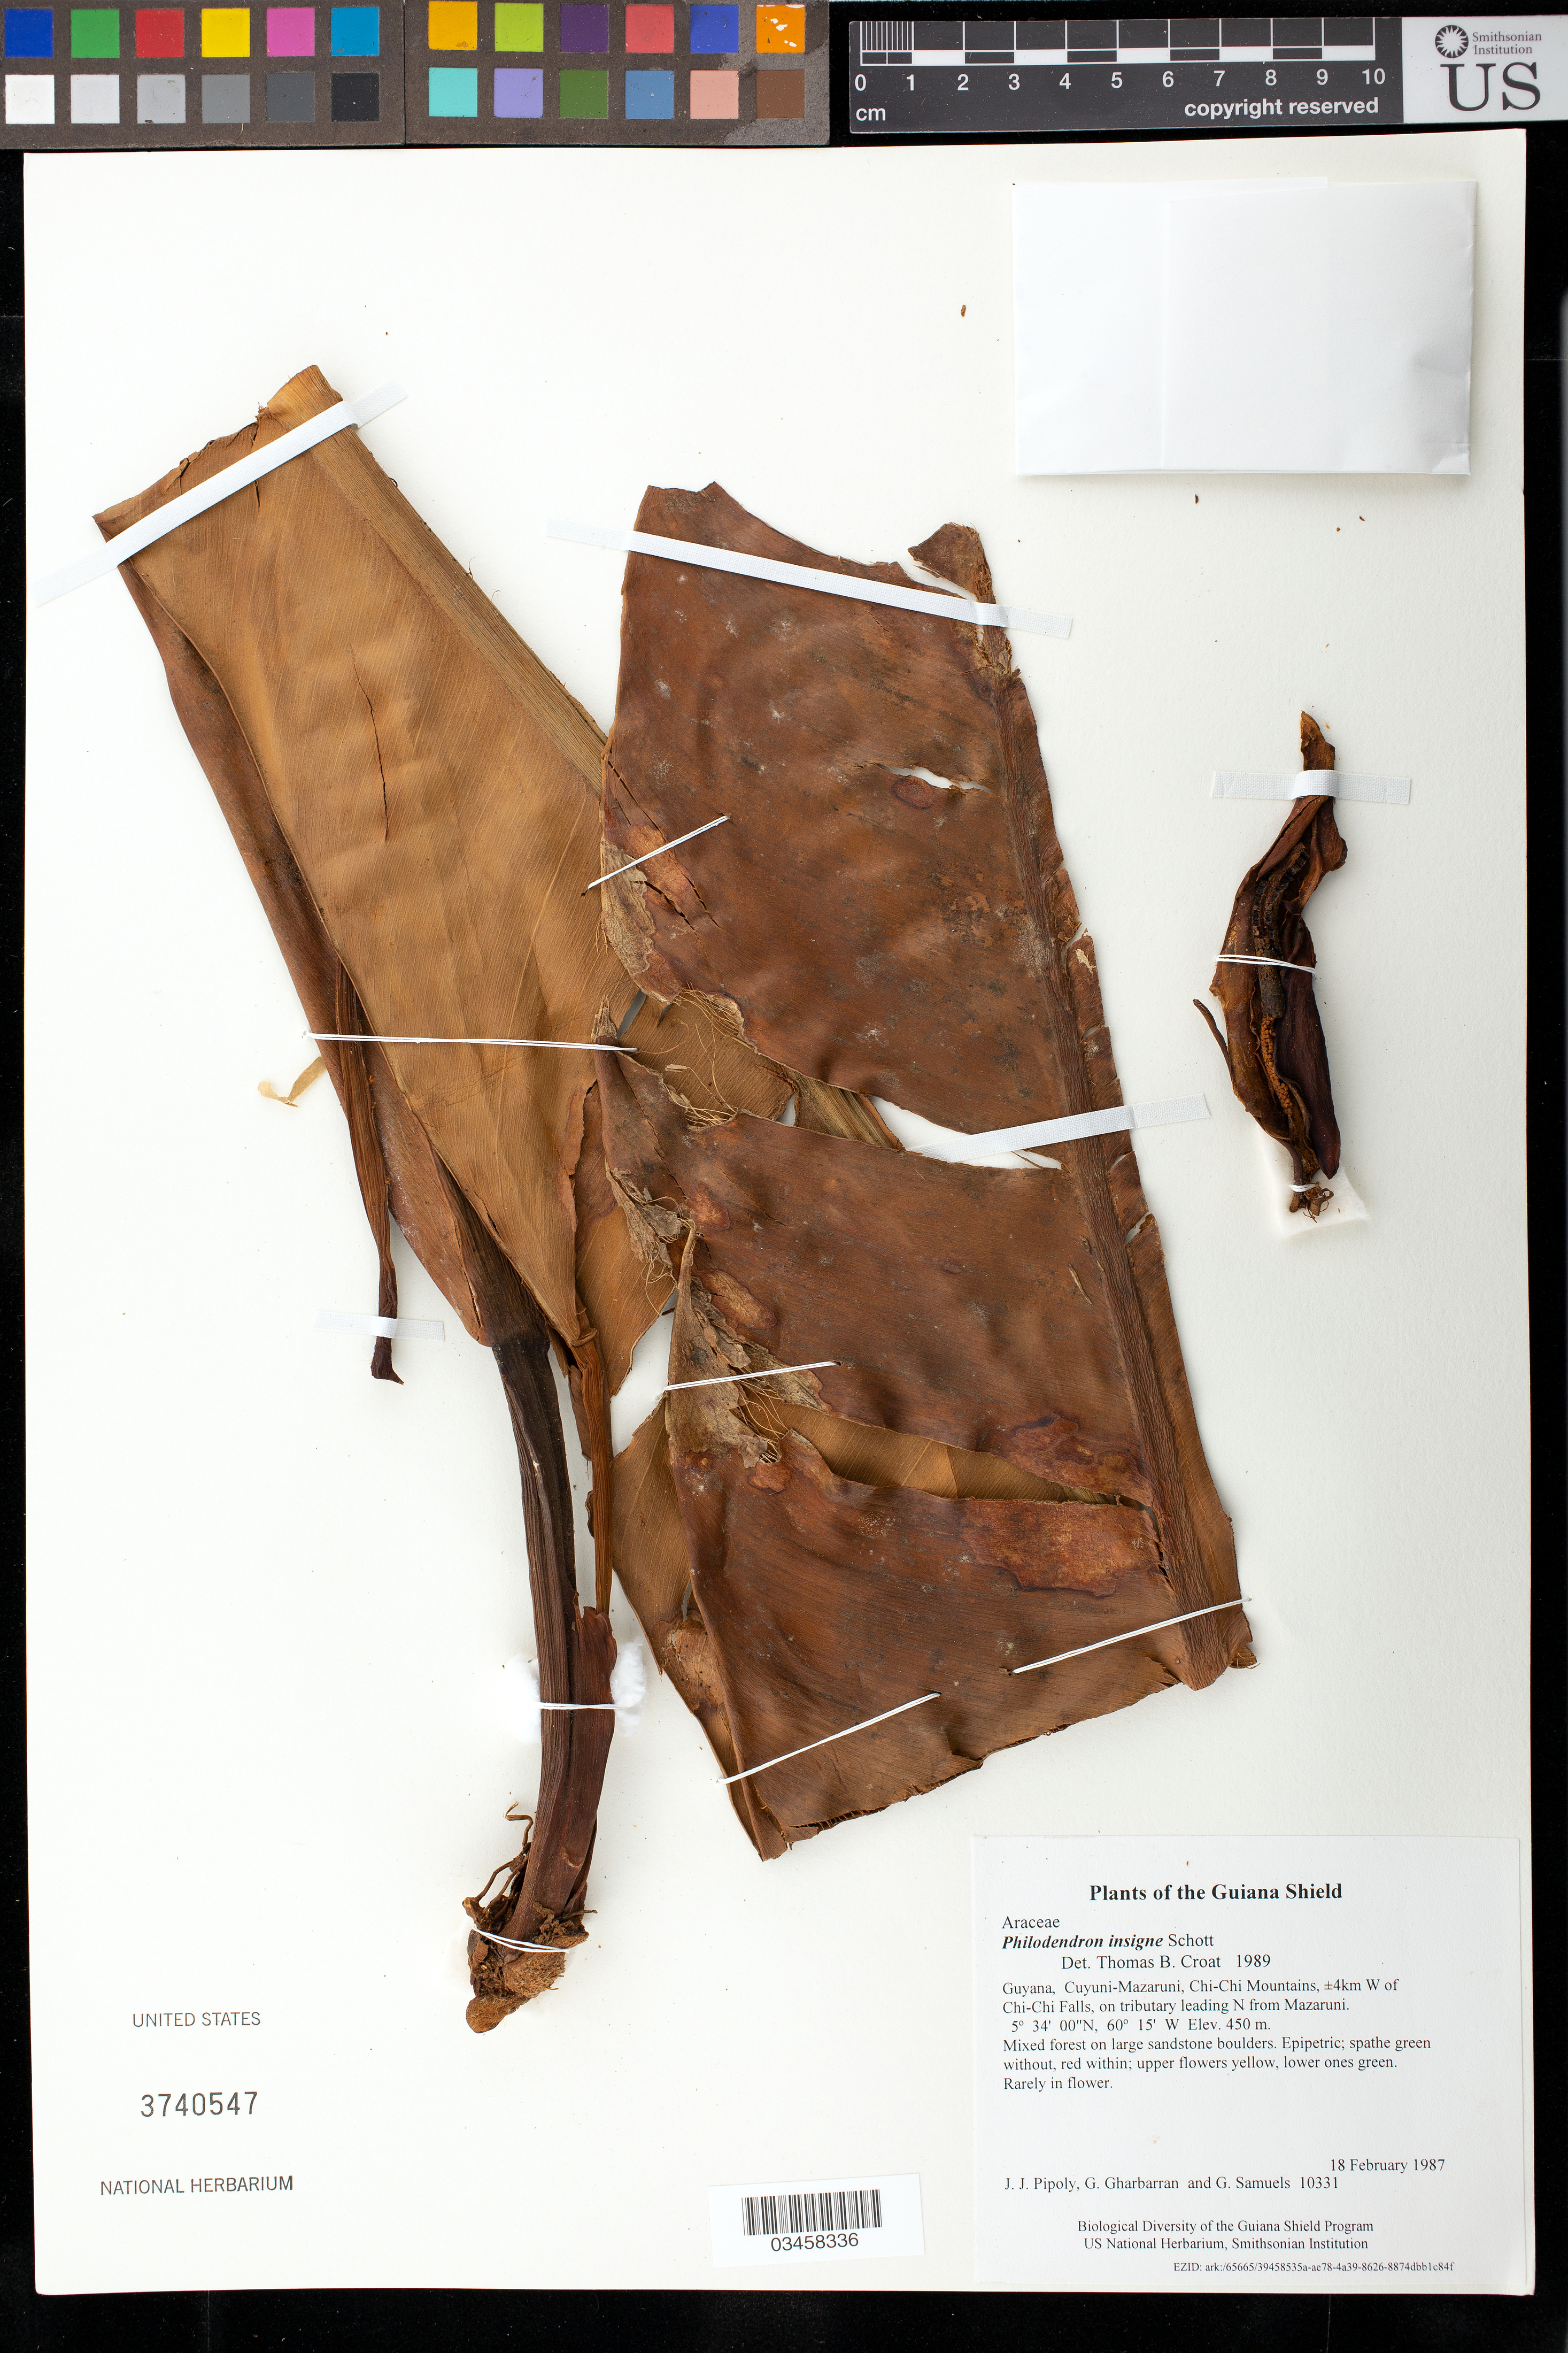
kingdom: Plantae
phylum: Tracheophyta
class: Liliopsida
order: Alismatales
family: Araceae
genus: Philodendron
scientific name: Philodendron insigne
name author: Schott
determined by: Croat, Thomas B., Missouri Botanical Garden (MO)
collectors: J. J. Pipoly, G. Gharbarran & G. Samuels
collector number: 10331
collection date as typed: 18 February 1987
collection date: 1987-02-18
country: Guyana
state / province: Cuyuni-Mazaruni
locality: Chi-Chi Mountains, ±4km W of Chi-Chi Falls, on tributary leading N from Mazaruni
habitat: Mixed forest on large sandstone boulders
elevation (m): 450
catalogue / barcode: US 3740547